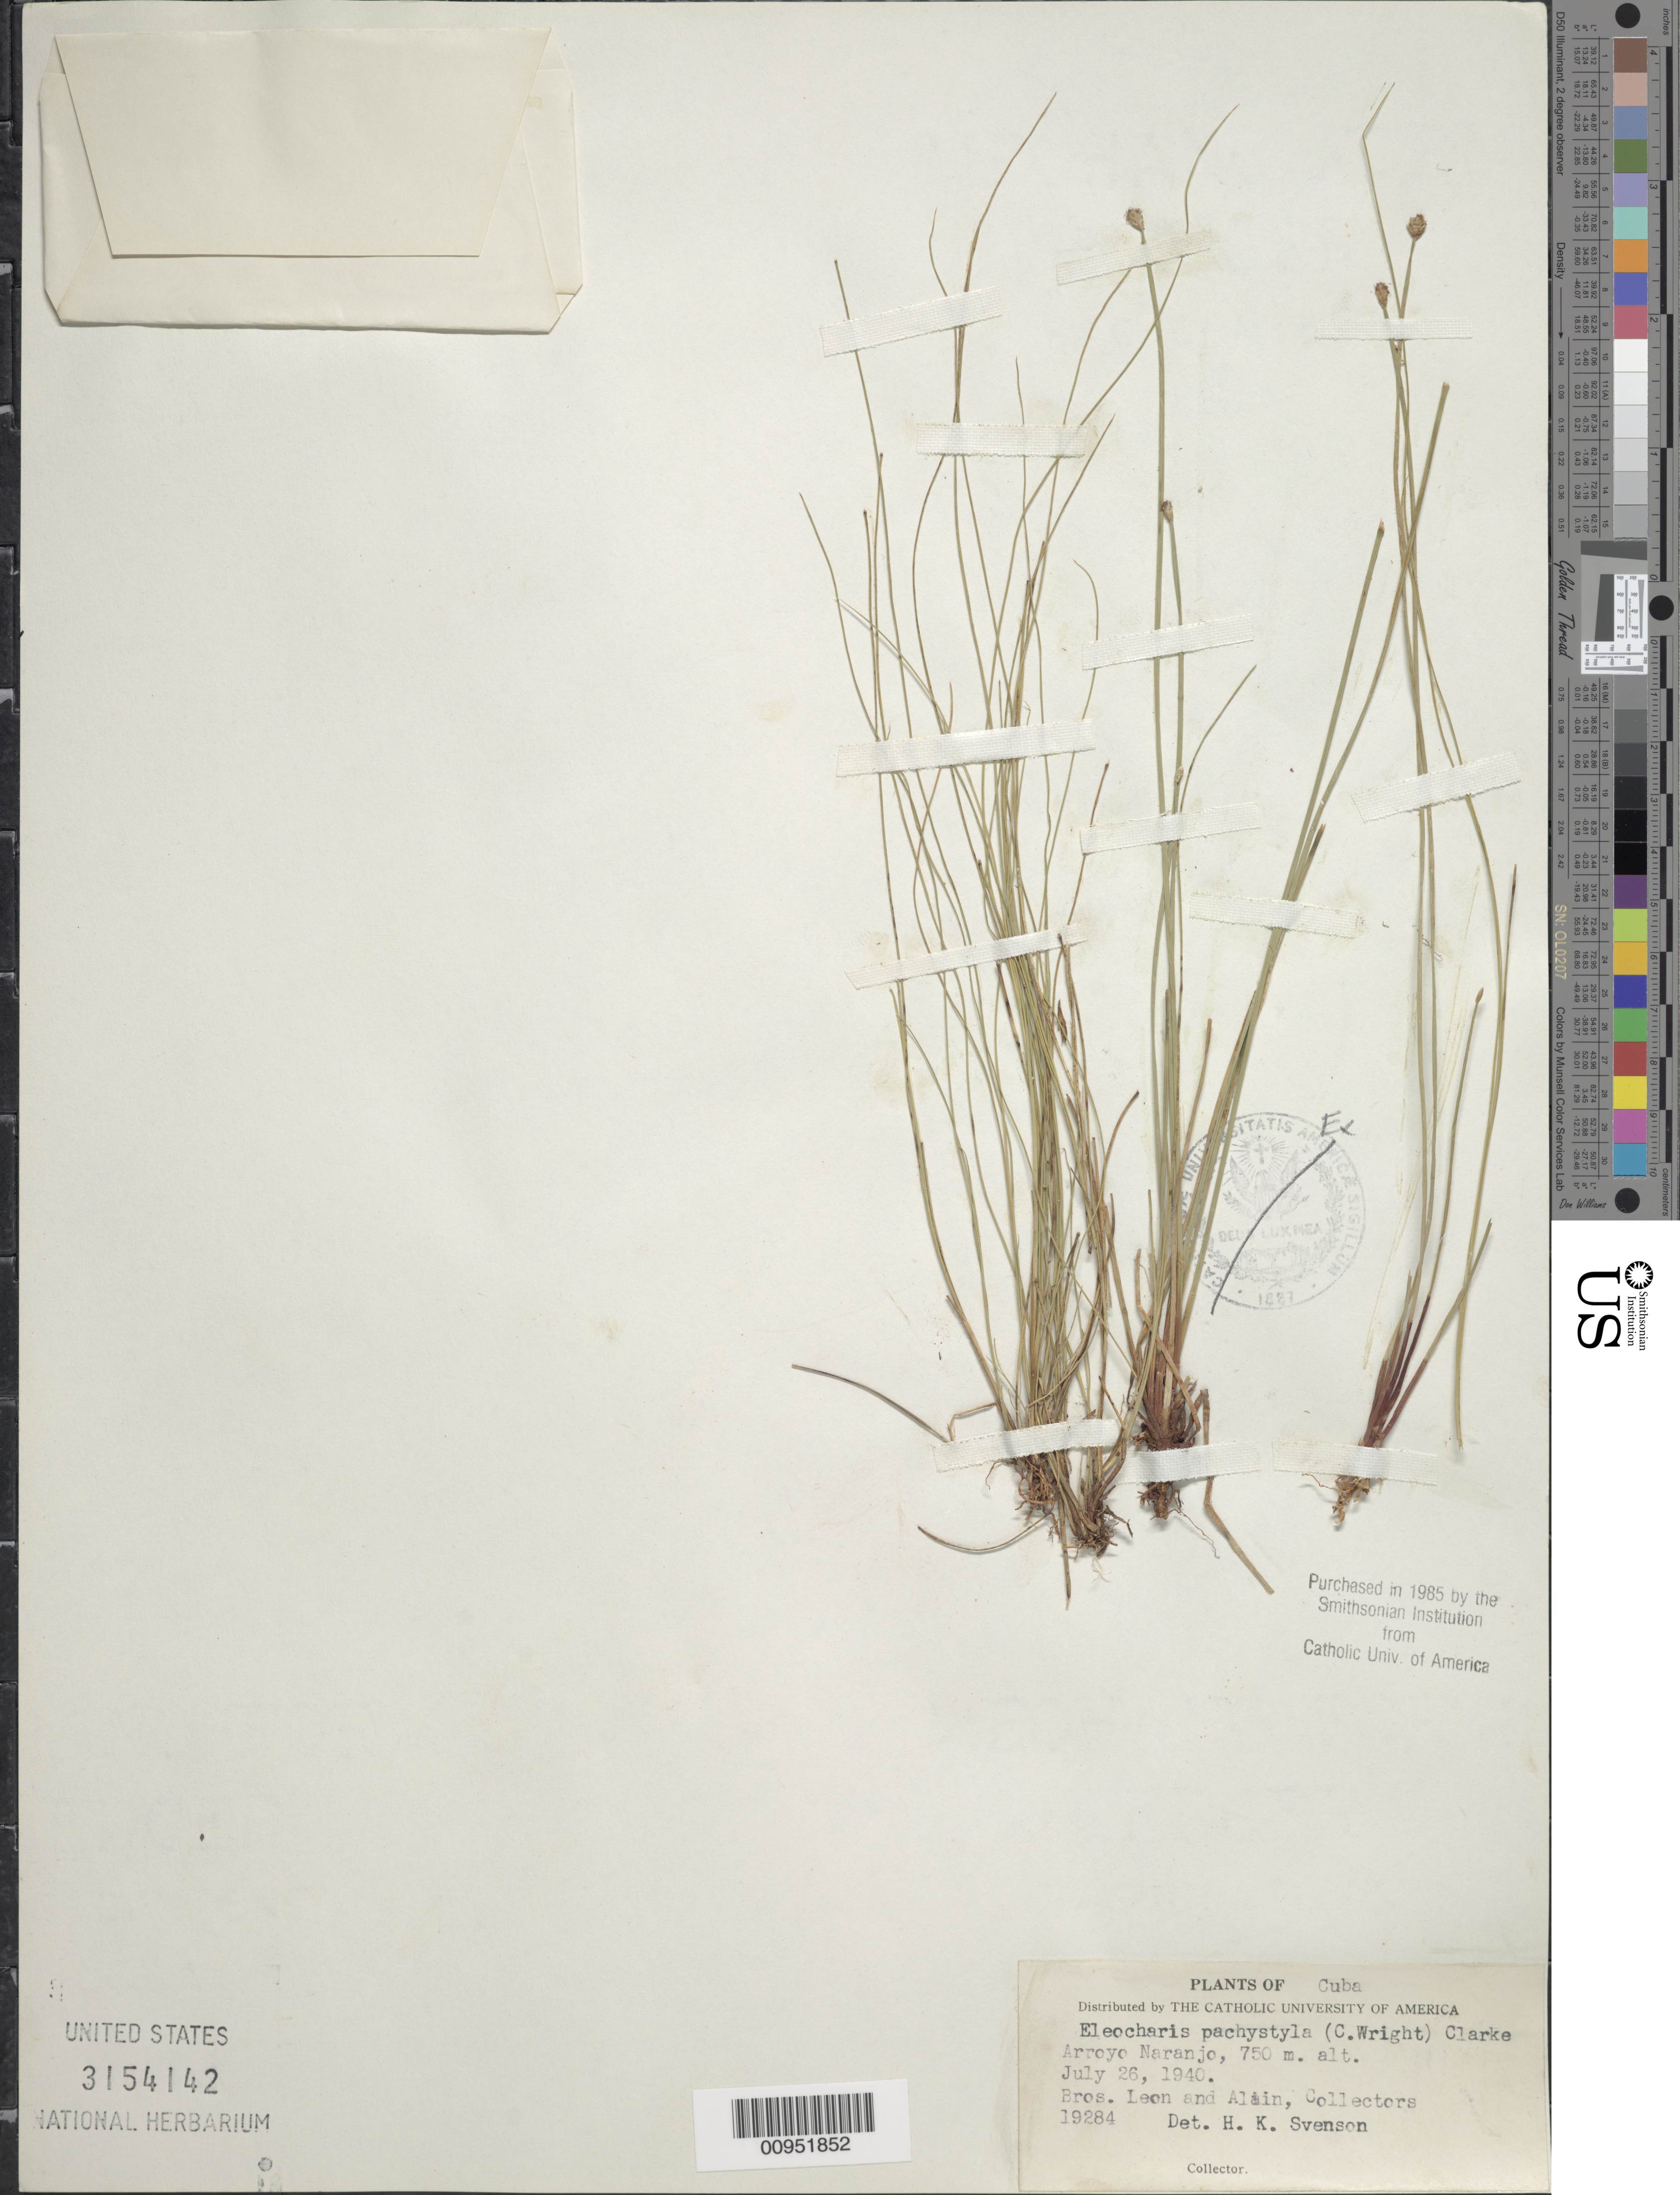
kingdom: Plantae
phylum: Tracheophyta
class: Liliopsida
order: Poales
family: Cyperaceae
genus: Eleocharis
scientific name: Eleocharis pachystyla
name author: (C. Wright) C.B. Clarke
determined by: Svenson, H. K.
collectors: Bro. León & A. H. Liogier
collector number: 19284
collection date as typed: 26 Jul 1940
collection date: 1940-07-26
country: Cuba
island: Cuba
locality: Arroyo Naranjo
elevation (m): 750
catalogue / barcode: US 3154142